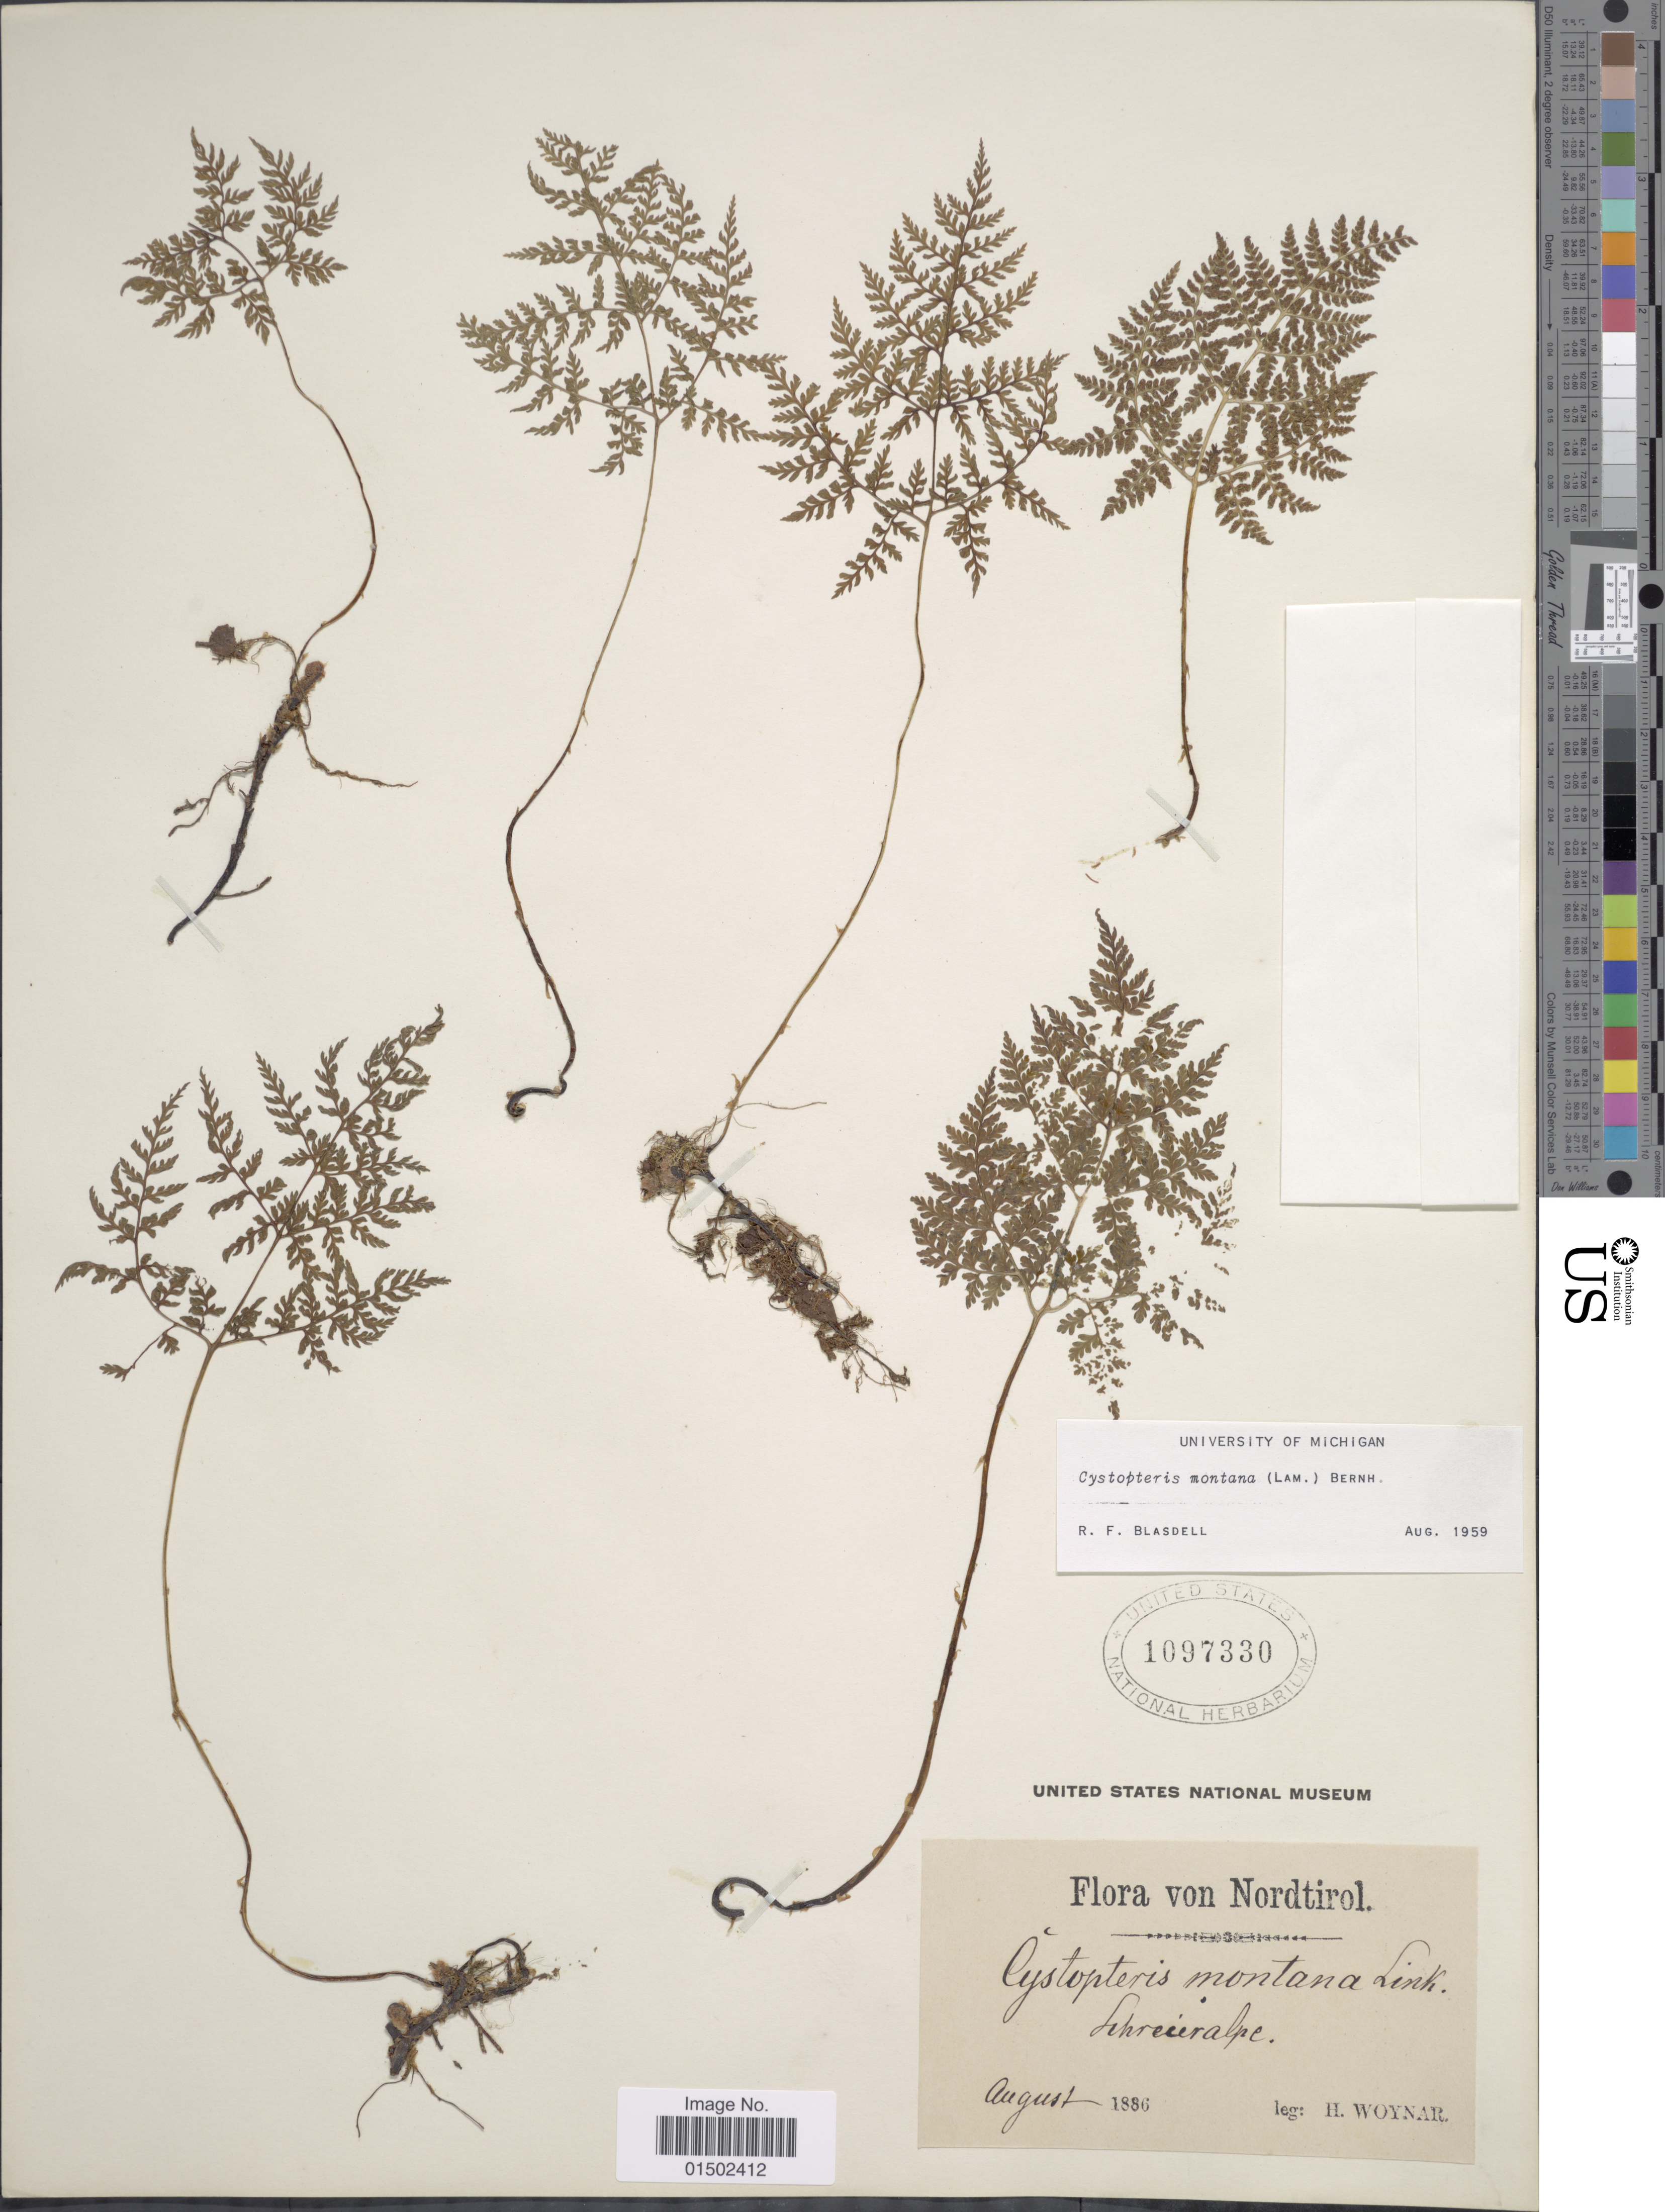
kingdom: Plantae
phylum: Tracheophyta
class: Polypodiopsida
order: Polypodiales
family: Cystopteridaceae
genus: Cystopteris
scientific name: Cystopteris montana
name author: (Lam.) Desv.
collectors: H. Woynar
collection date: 1886-08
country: Austria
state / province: Tirol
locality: Nordtirol. Schreier alpe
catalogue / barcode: US 1097330